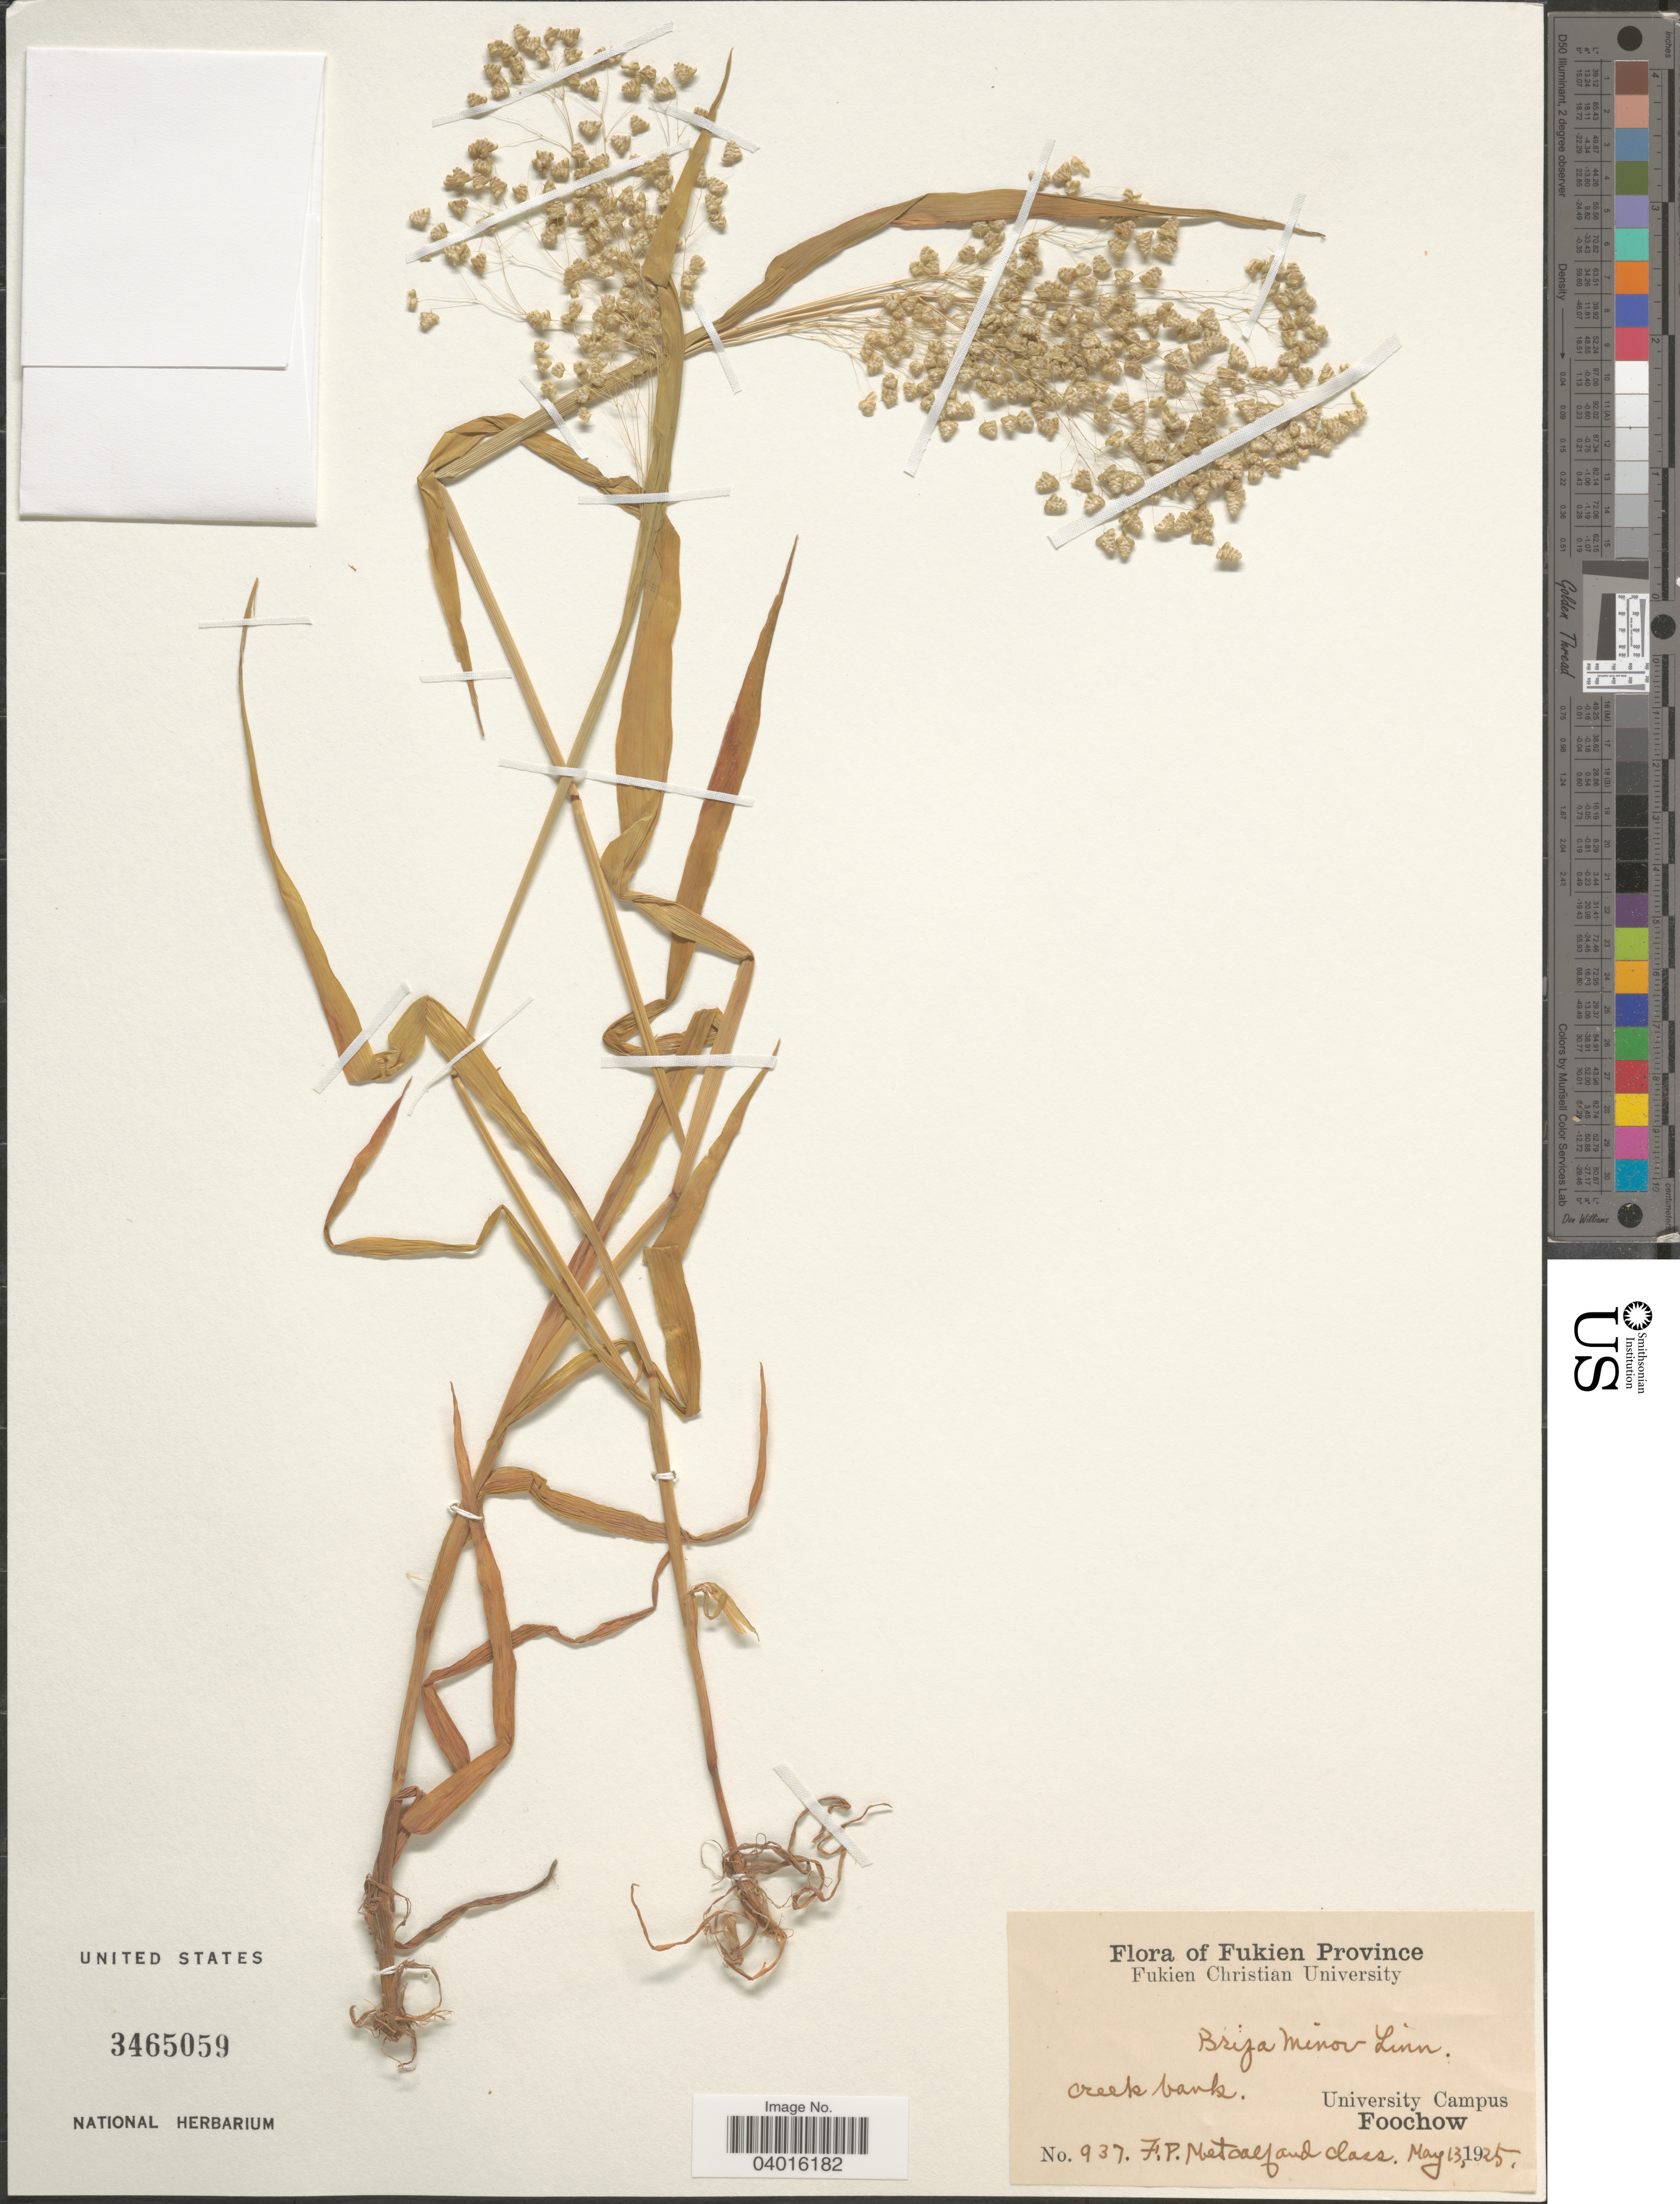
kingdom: Plantae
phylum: Tracheophyta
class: Liliopsida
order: Poales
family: Poaceae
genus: Briza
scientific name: Briza minor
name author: L.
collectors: F. Metcalf & Class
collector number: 937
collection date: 1925-05-13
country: China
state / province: Fujian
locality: Fukien Province. Creek bank. University Campus. Foochow.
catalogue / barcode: US 3465059